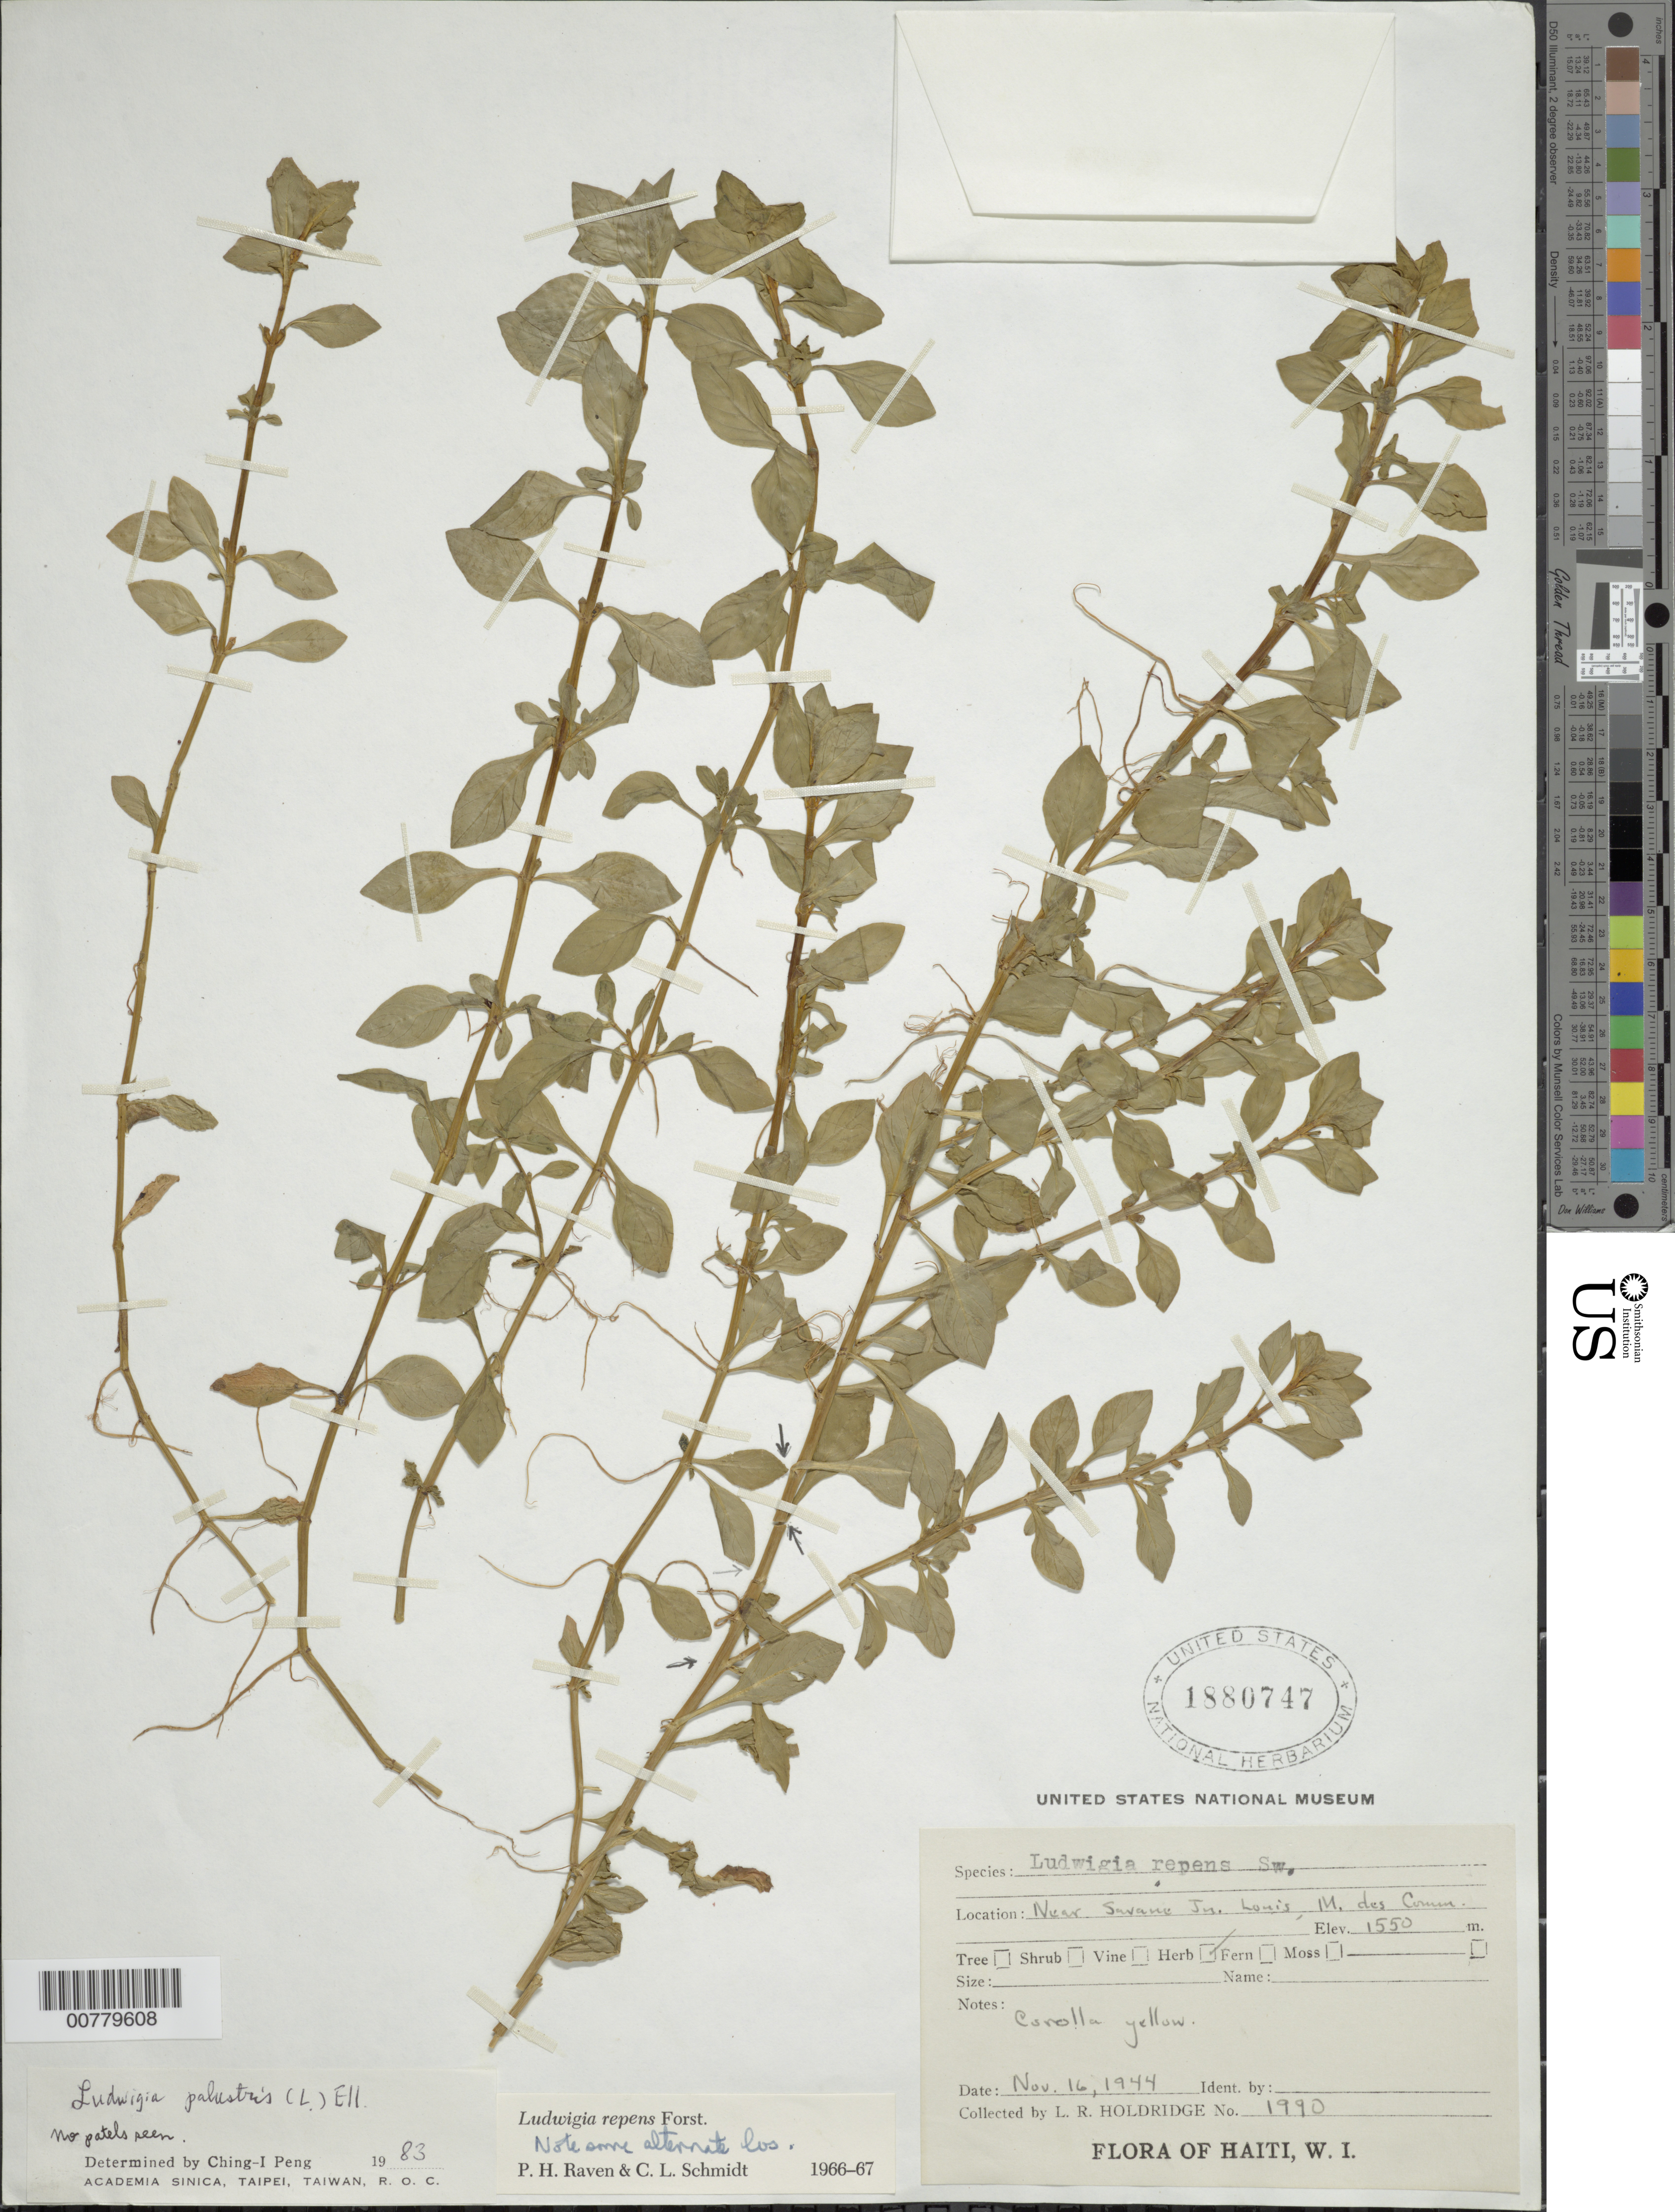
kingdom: Plantae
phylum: Tracheophyta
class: Magnoliopsida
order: Myrtales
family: Onagraceae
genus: Ludwigia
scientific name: Ludwigia palustris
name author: (L.) Elliott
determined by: Peng, Ching-I, (HAST), Academia Sinica (TAIWAN)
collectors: L. Holdridge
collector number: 1990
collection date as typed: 16 Nov 1944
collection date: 1944-11-16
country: Haiti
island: Hispaniola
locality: Near Savane Jn. Louis, Morne des Commissaires.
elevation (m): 1550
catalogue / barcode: US 1880747